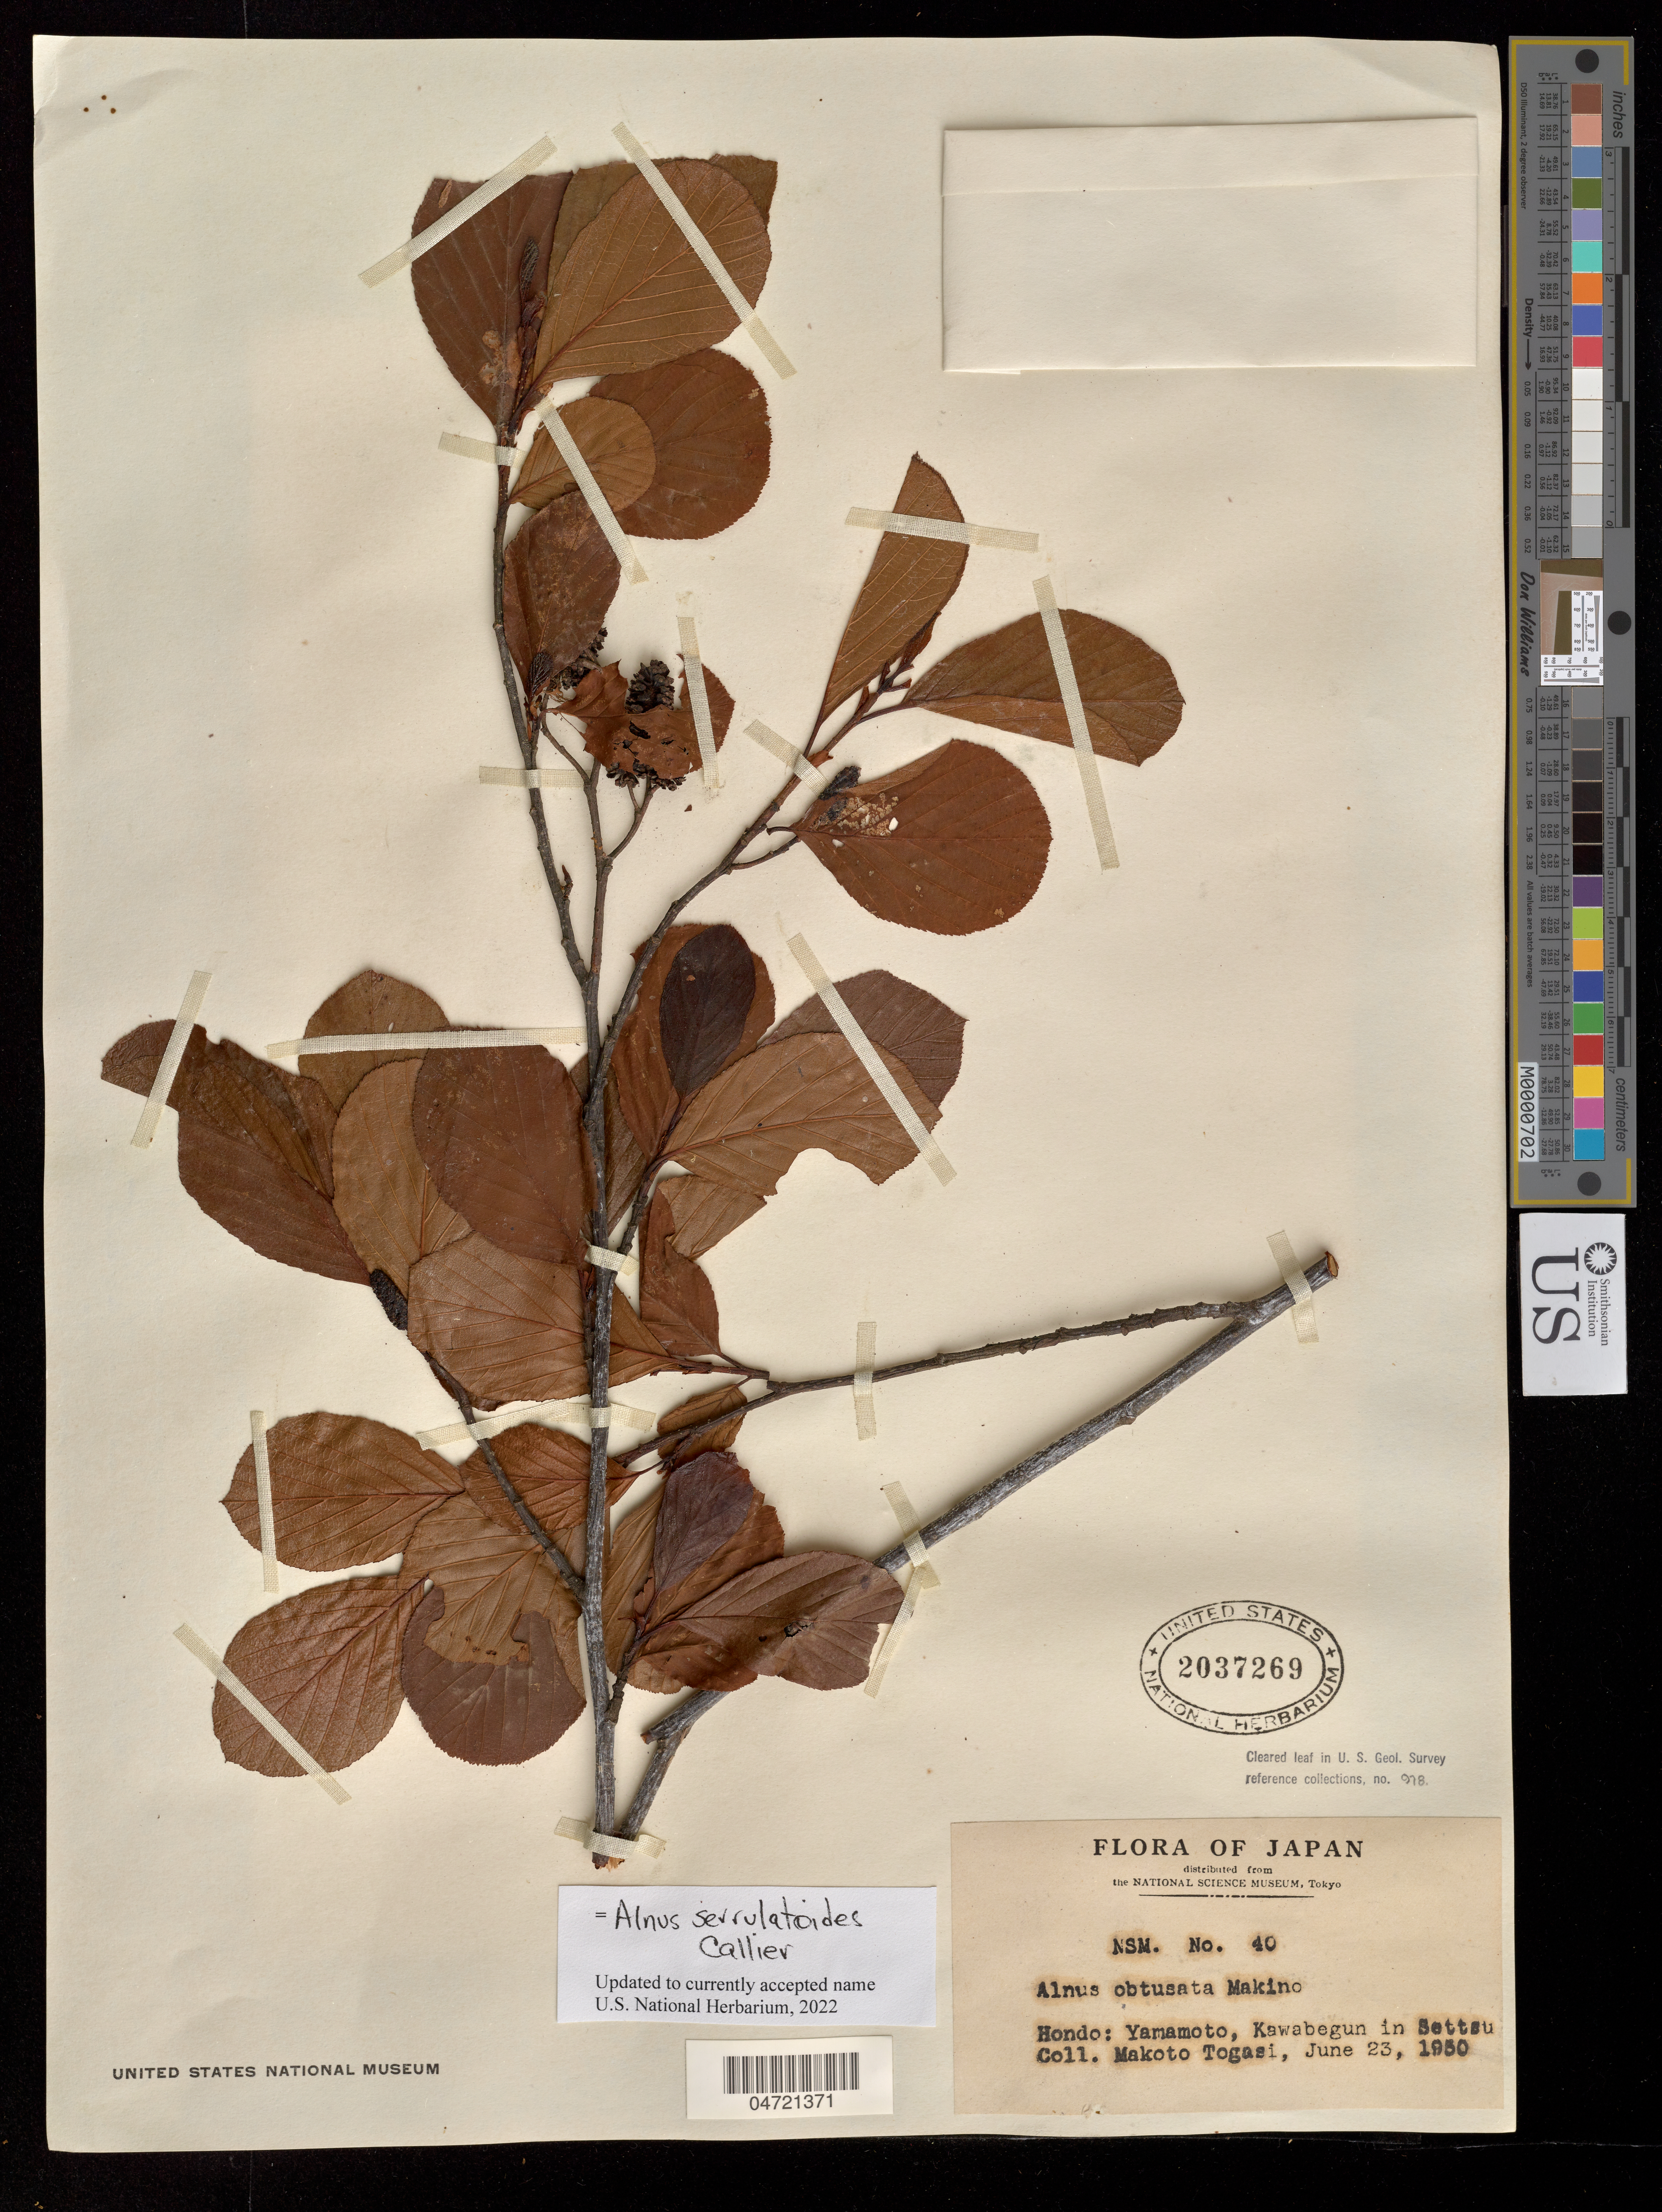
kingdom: Plantae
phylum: Tracheophyta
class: Magnoliopsida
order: Fagales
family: Betulaceae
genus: Alnus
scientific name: Alnus serrulatoides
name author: Callier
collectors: M. Togasi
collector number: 40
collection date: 1950-06-23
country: Japan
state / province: Hyogo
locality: Hondo: Yamamoto, Kaswabegun in Settsu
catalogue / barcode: US 2037269